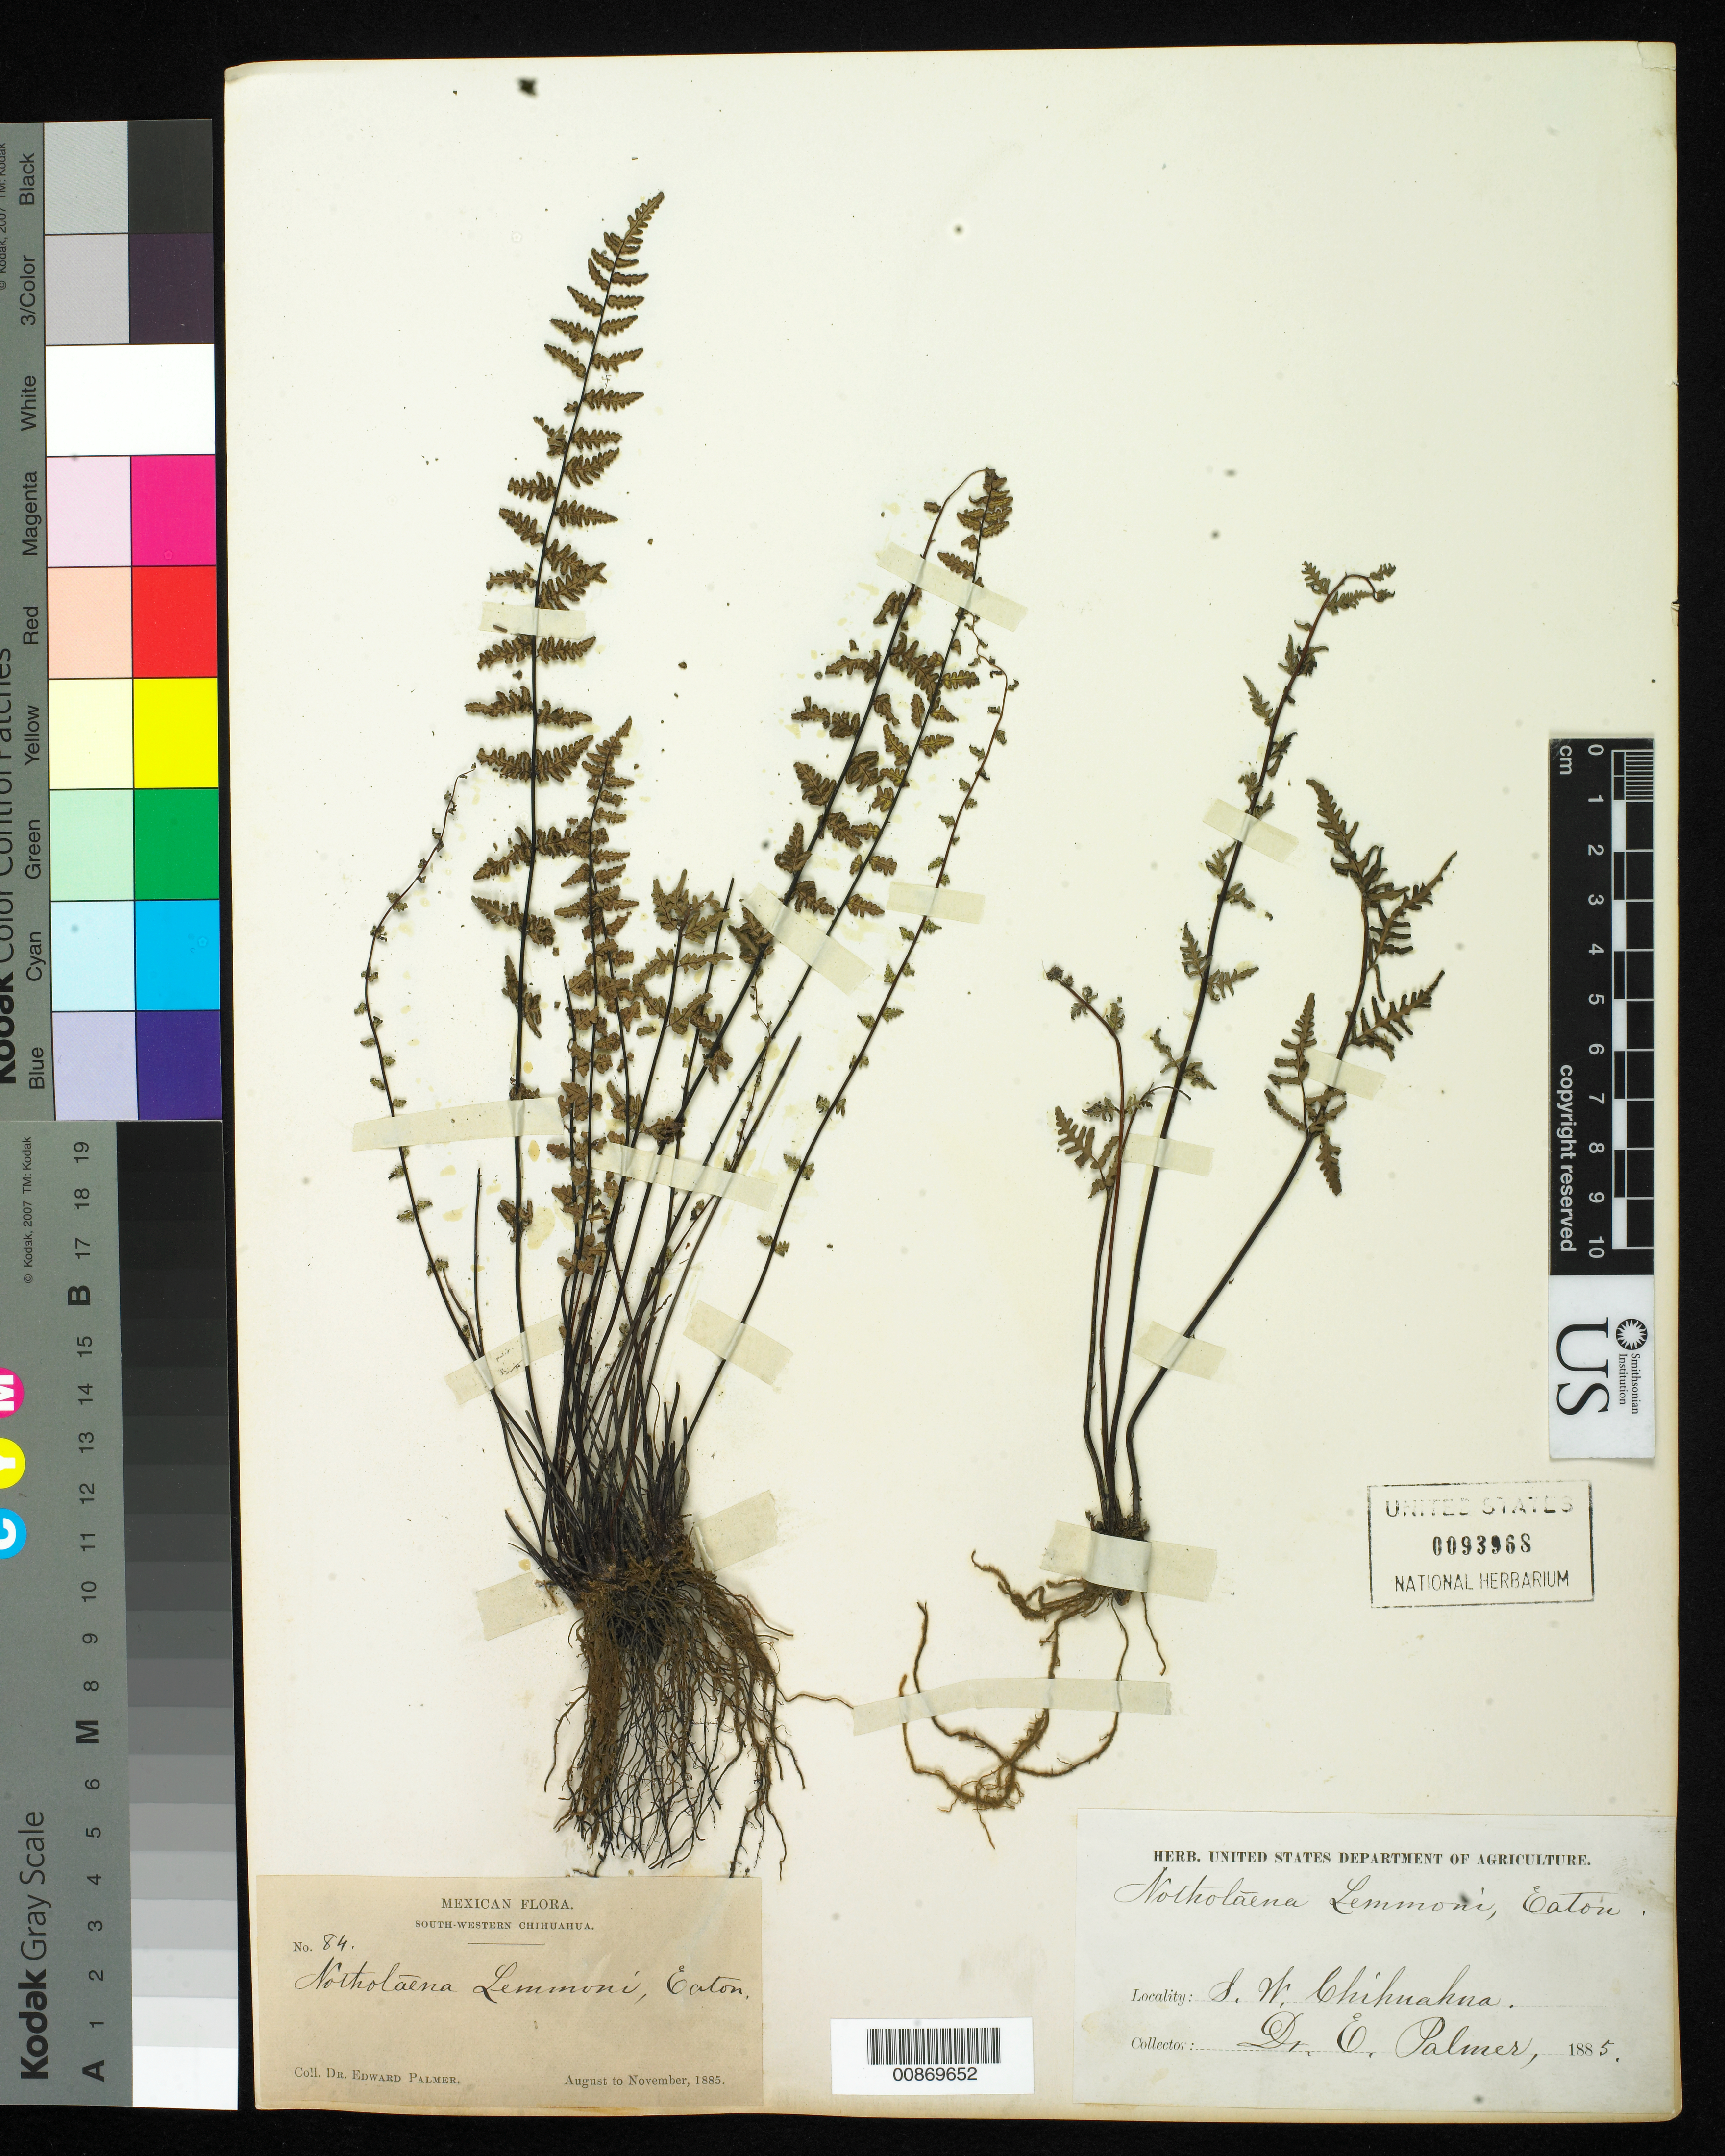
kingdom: Plantae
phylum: Tracheophyta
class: Polypodiopsida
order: Polypodiales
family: Pteridaceae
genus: Notholaena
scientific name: Notholaena lemmonii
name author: D.C. Eaton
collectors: E. Palmer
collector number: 84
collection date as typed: Aug 1885 to -- Nov 1885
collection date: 1885-08/1885-11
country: Mexico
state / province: Chihuahua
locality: South-Western Chihuahua.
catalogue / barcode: US 93968